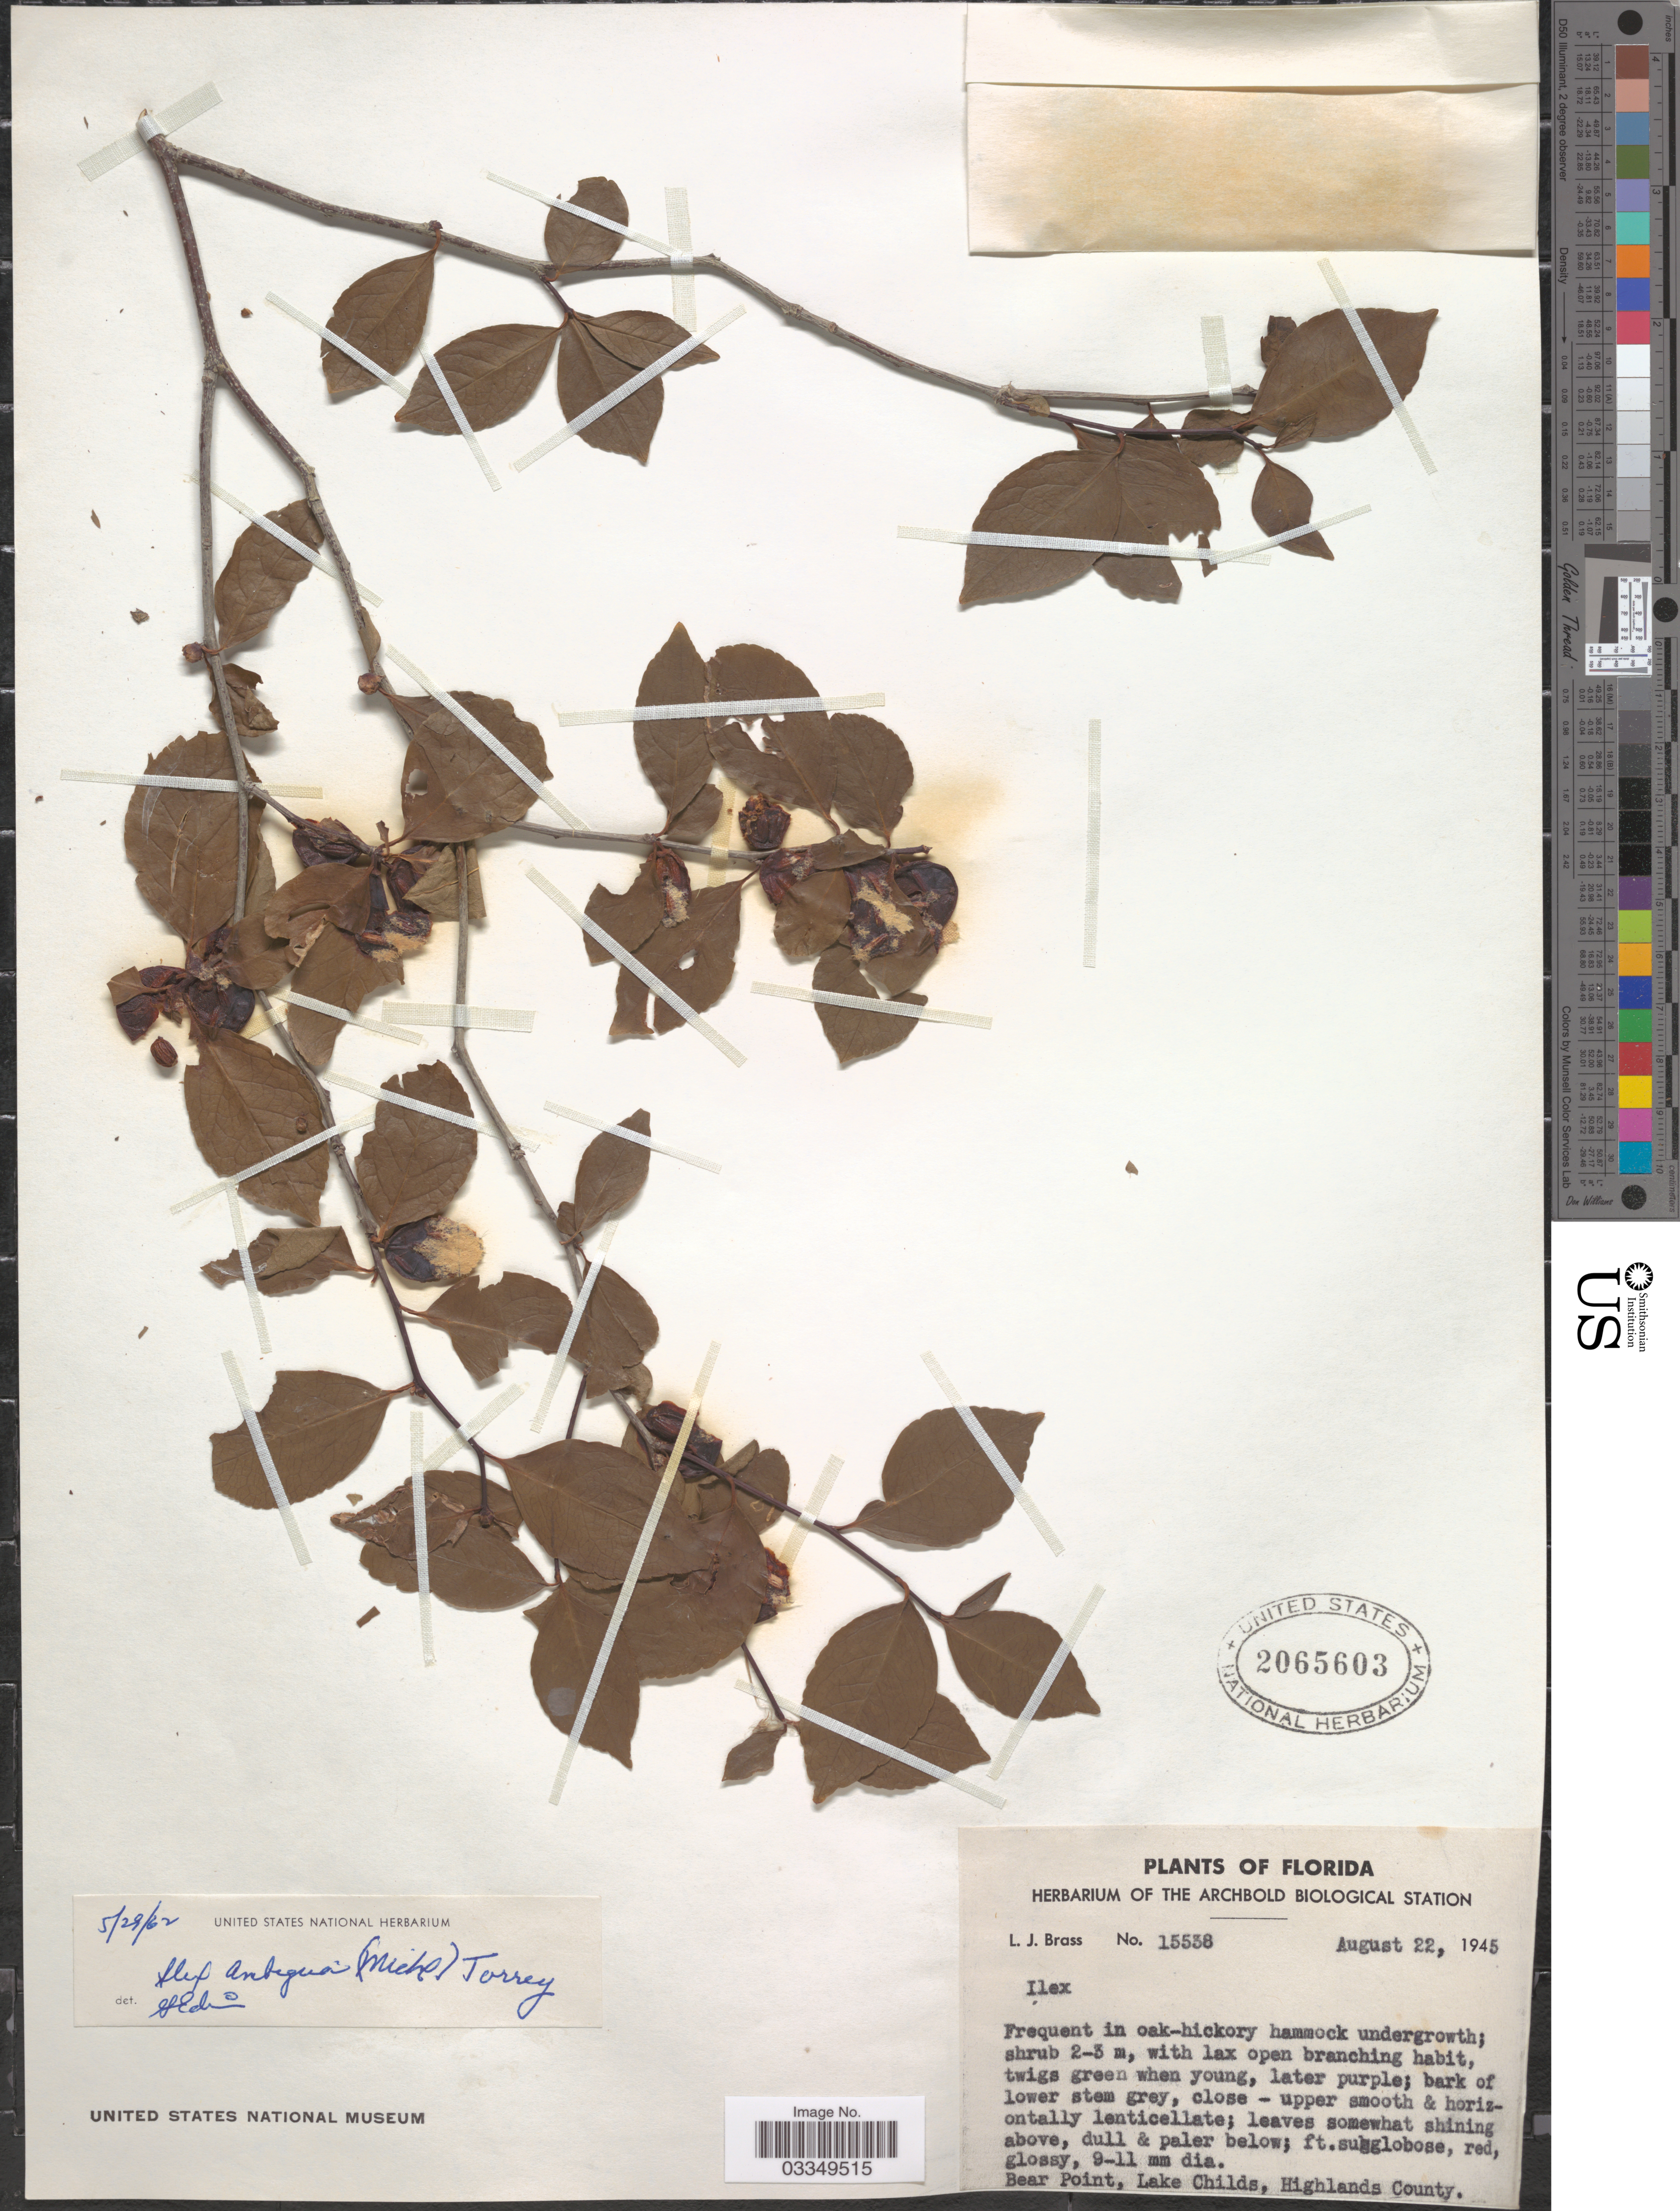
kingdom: Plantae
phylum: Tracheophyta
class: Magnoliopsida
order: Aquifoliales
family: Aquifoliaceae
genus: Ilex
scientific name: Ilex caroliniana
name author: Trel.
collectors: L. J. Brass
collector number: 15538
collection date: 1945-08-22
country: United States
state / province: Florida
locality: Bear Point, Lake Childs, Highlands County.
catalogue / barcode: US 2065603